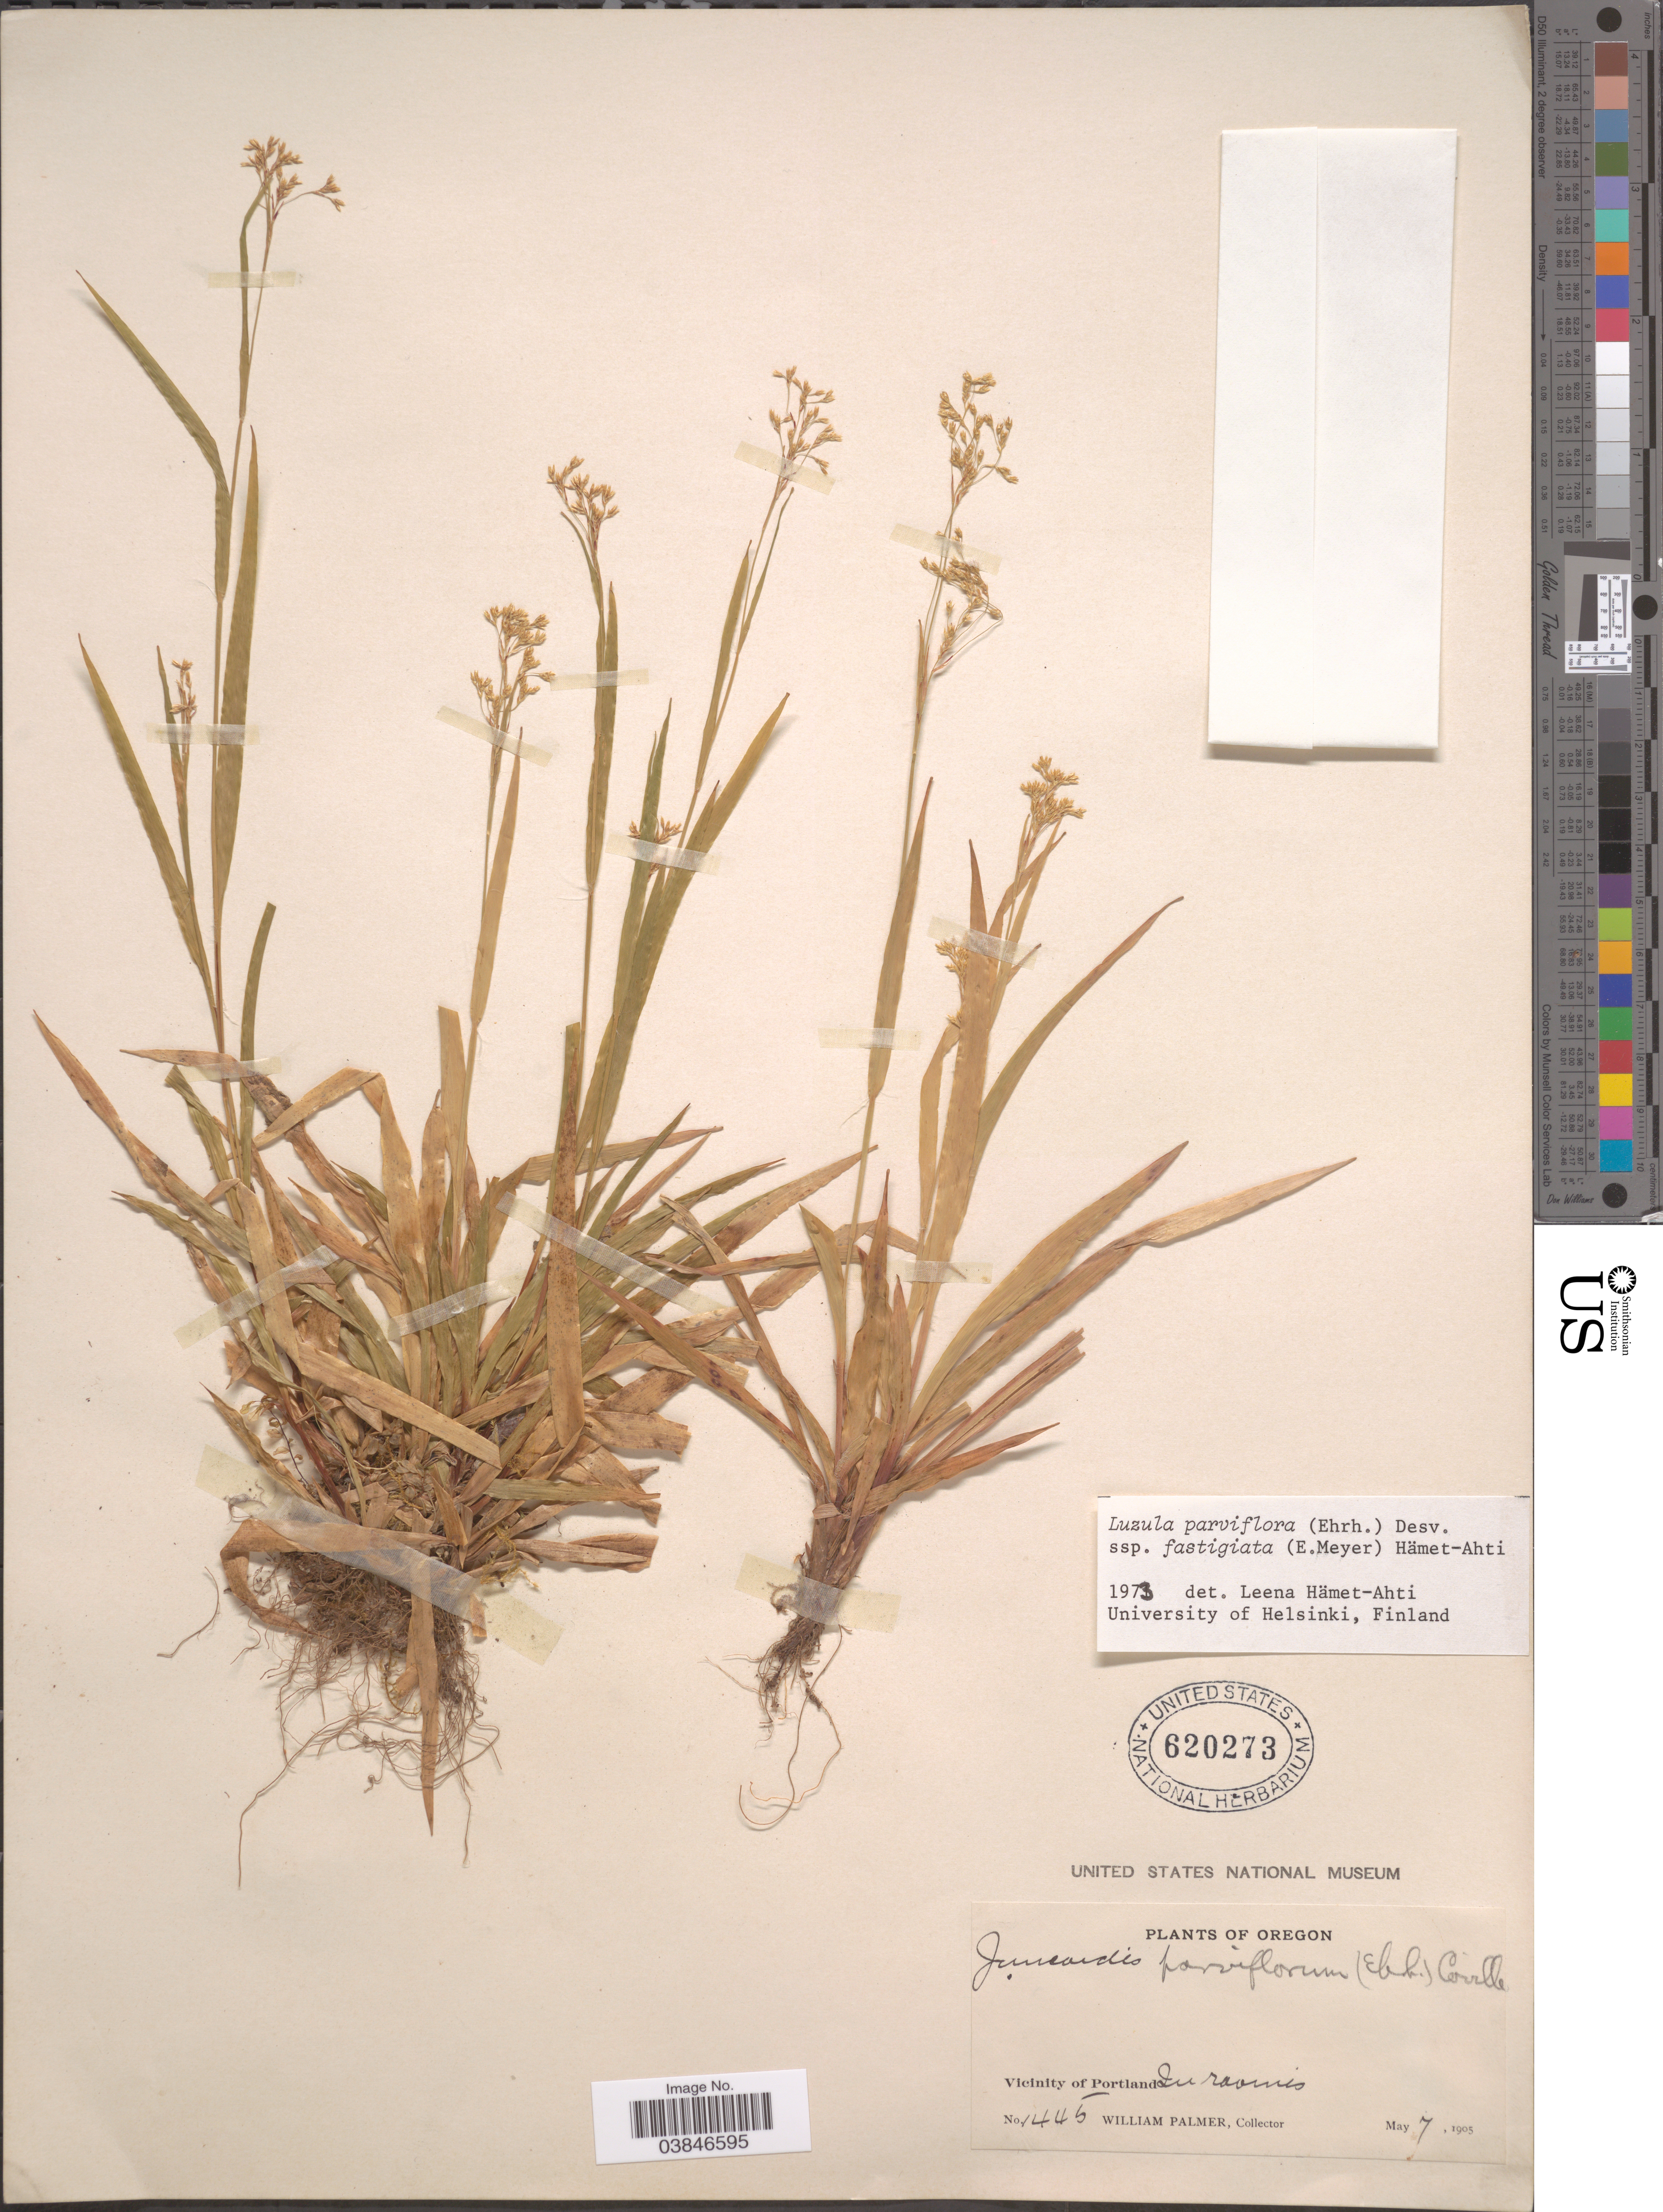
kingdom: Plantae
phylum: Tracheophyta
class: Liliopsida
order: Poales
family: Juncaceae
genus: Luzula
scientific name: Luzula parviflora subsp. fastigiata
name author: Buchenau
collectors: W. Palmer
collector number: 1445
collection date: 1905-05-07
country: United States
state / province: Oregon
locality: Vicinity of Portland.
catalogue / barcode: US 620273